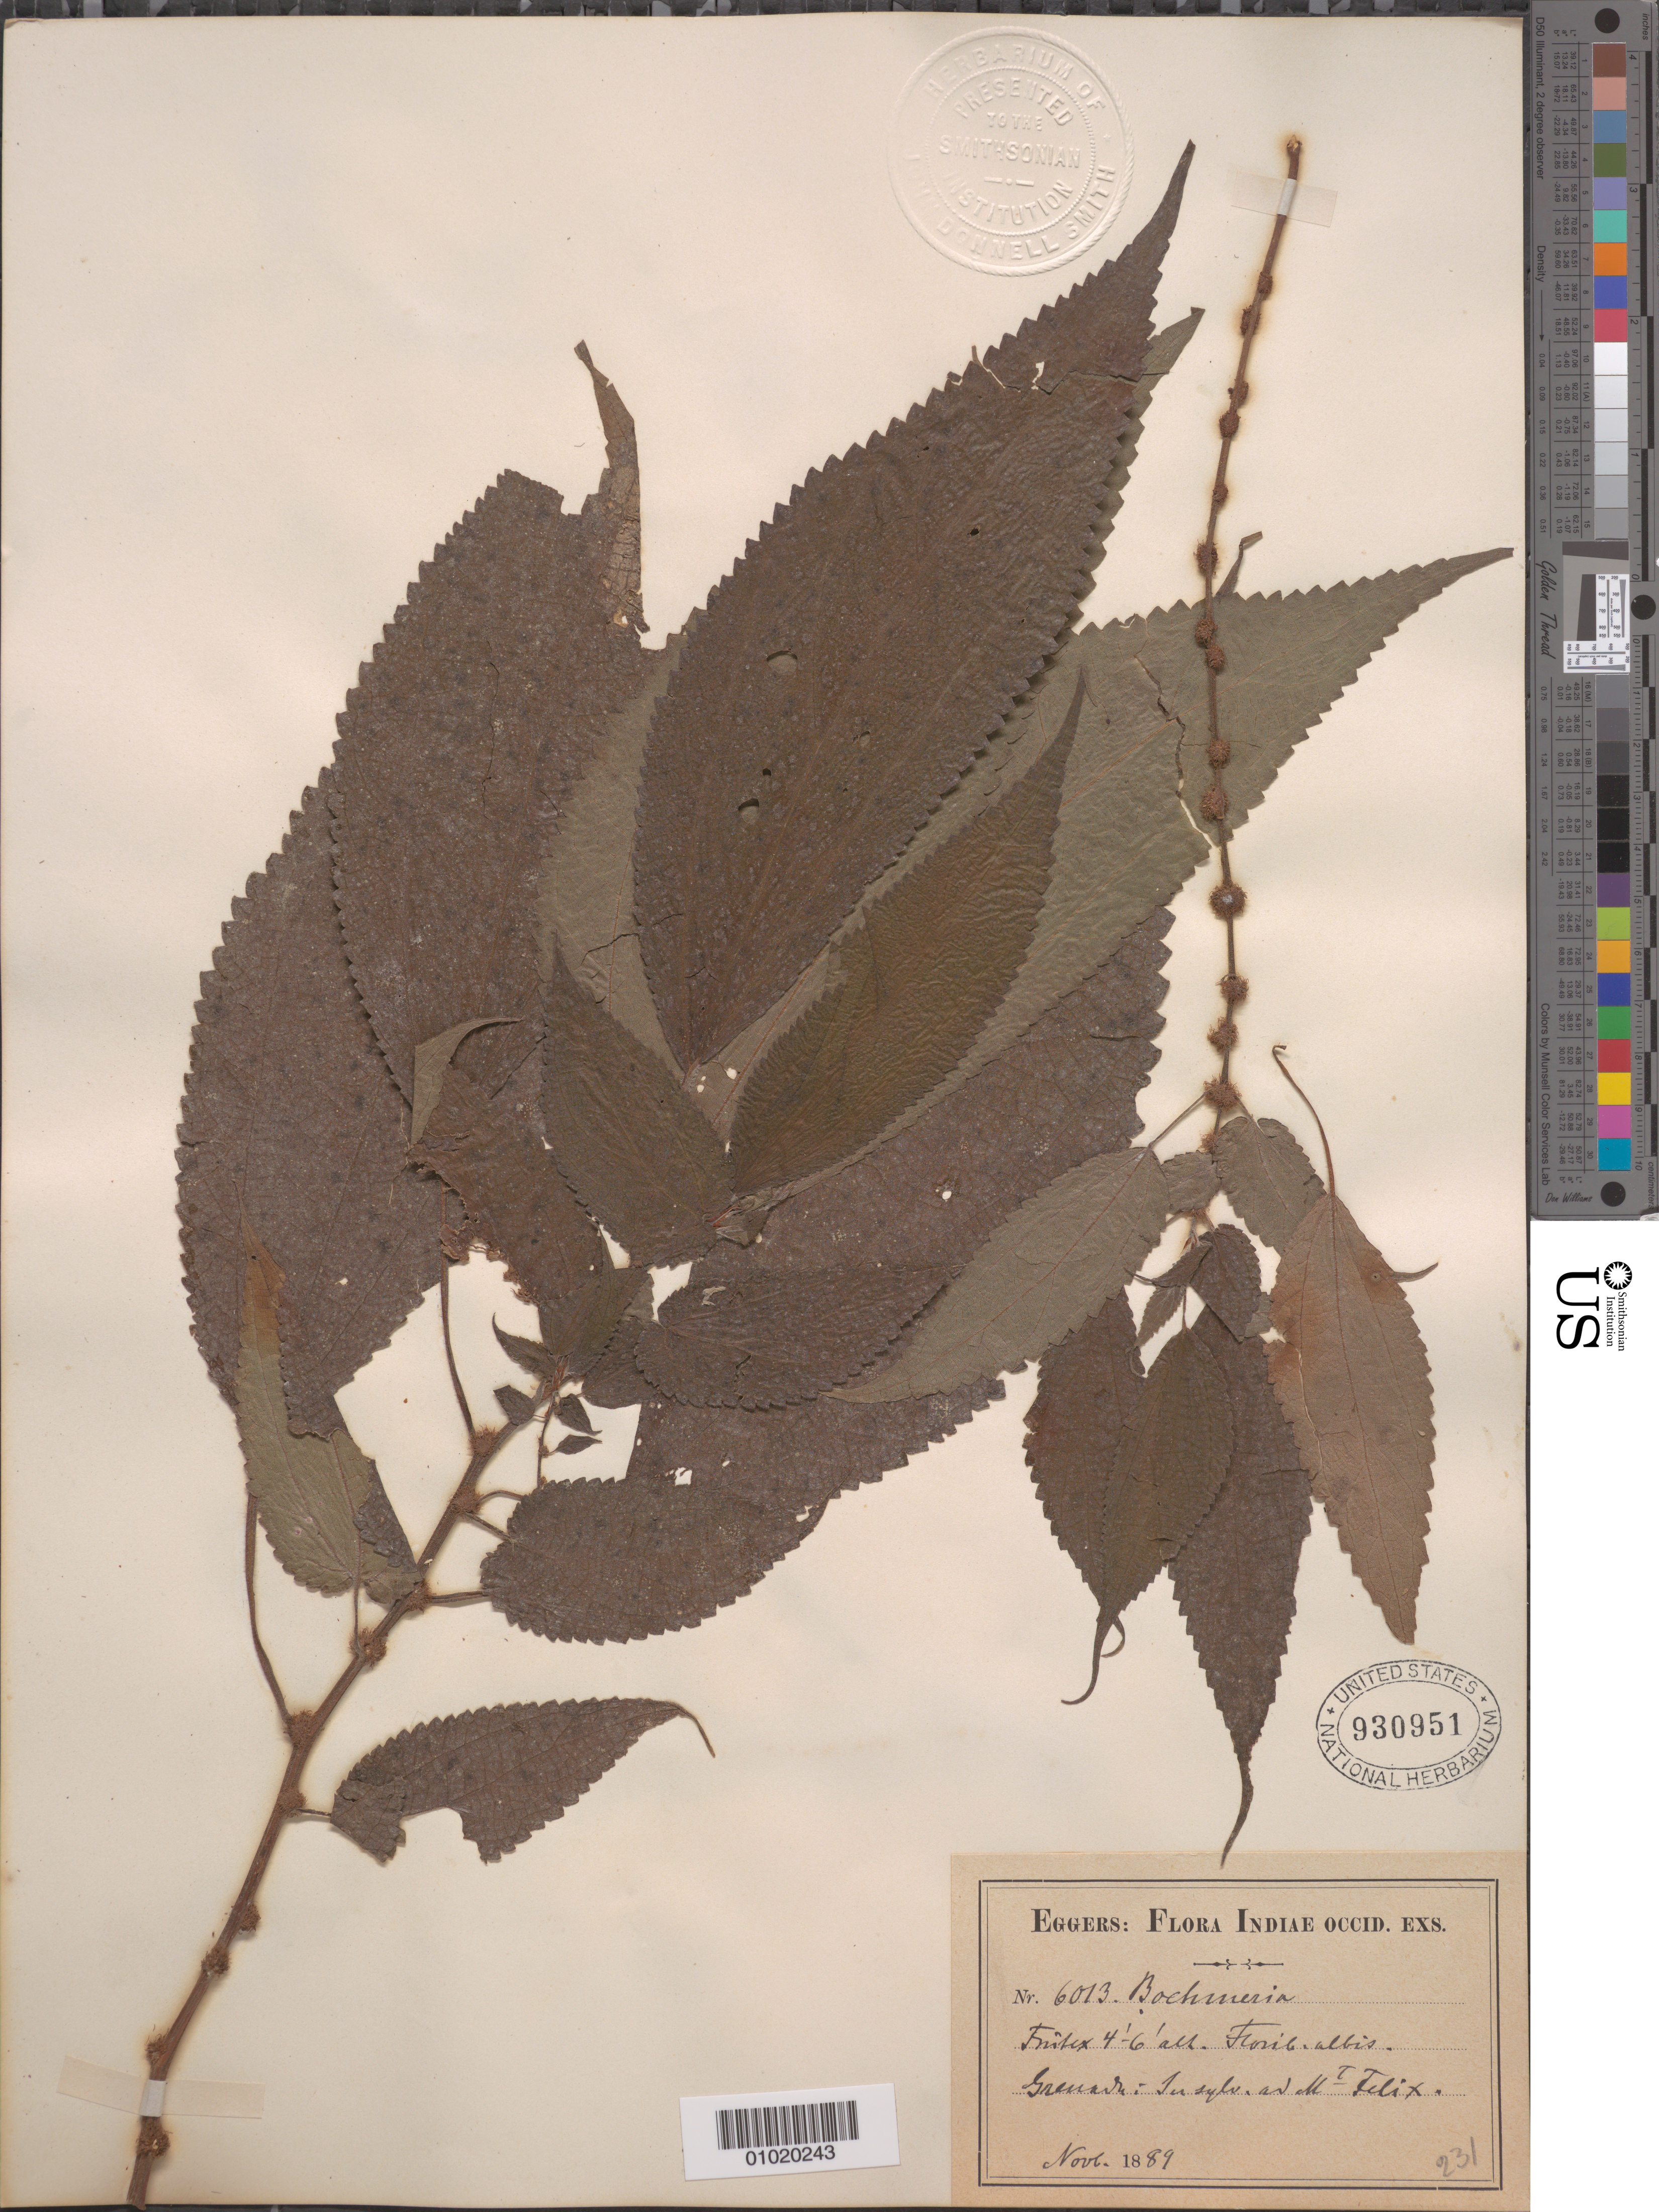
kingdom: Plantae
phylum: Tracheophyta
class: Magnoliopsida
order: Rosales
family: Urticaceae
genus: Boehmeria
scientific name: Boehmeria ramiflora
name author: Jacq.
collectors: H. F. A. von Eggers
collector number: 6013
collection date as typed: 01 Nov 1889 to 30 Nov 1889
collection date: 1889-11-01/1889-11-30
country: Grenada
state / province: Saint John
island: Grenada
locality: In sylv. ad Mt. Felix.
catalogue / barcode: US 930951